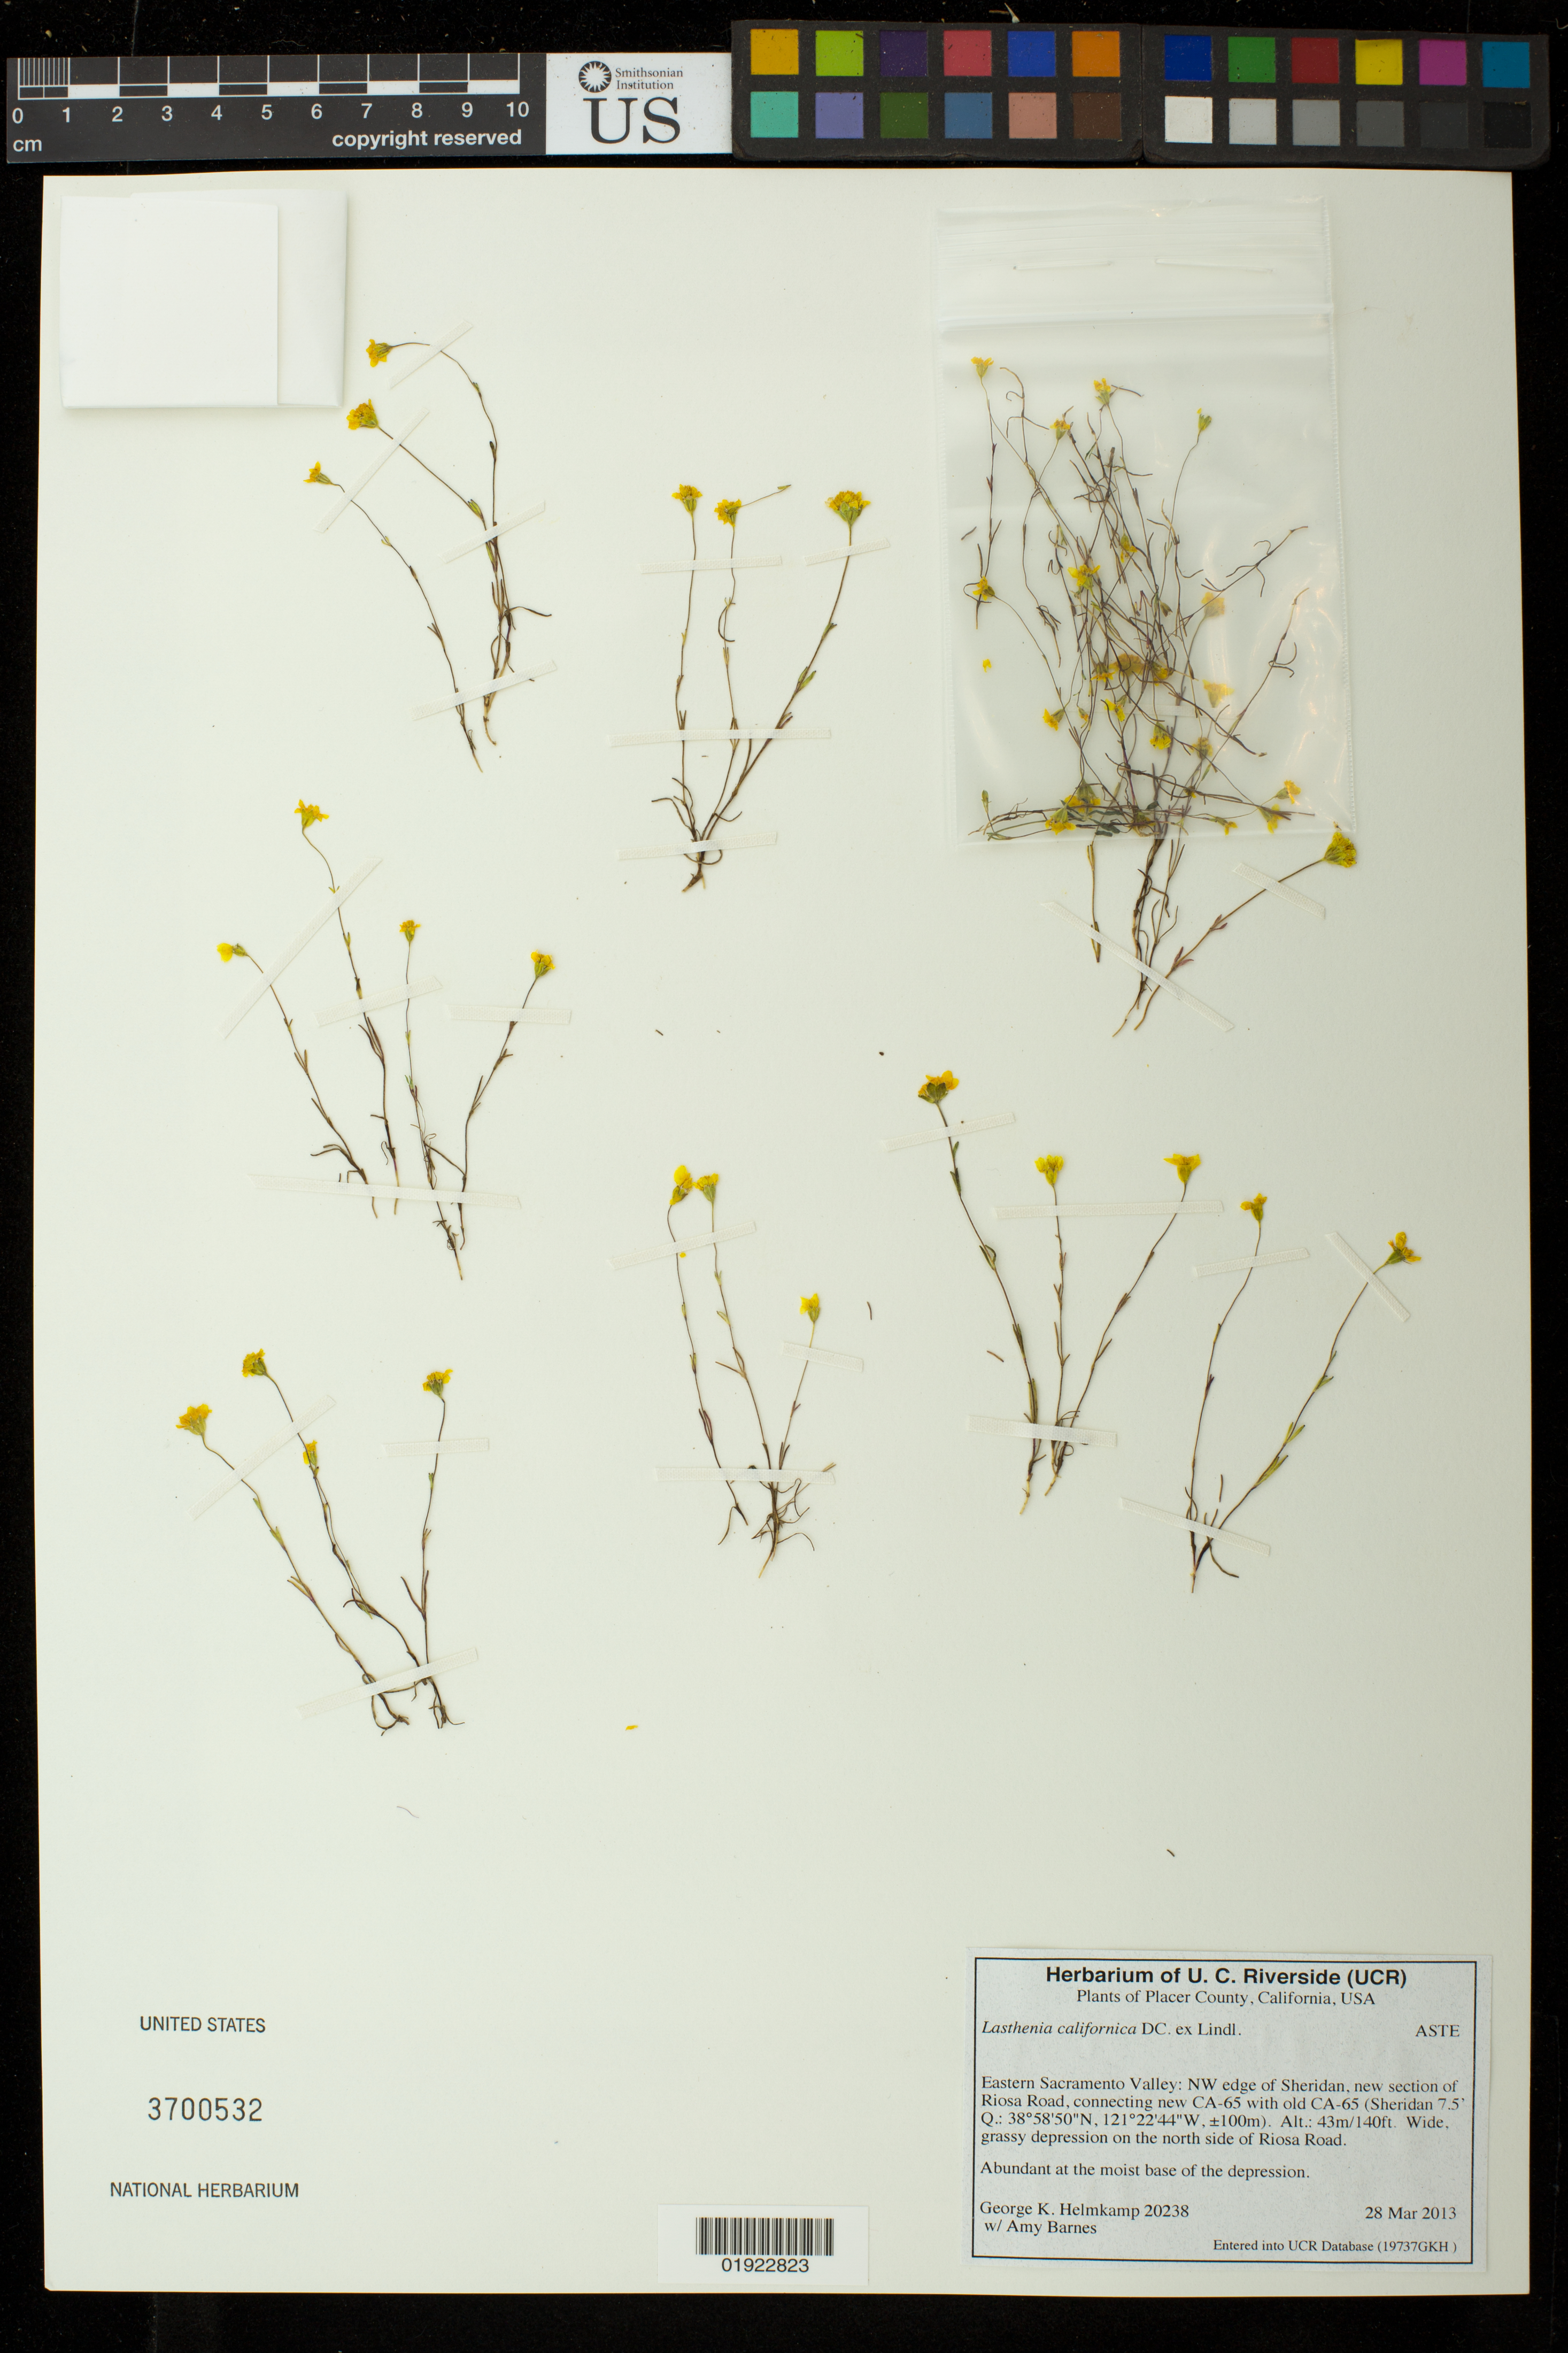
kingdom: Plantae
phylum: Tracheophyta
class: Magnoliopsida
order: Asterales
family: Asteraceae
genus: Lasthenia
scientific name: Lasthenia californica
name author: DC. ex Lindl.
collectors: G. Helmkamp & A. Barnes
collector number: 20238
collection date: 2013-03-28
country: United States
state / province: California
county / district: Placer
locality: Eastern Sacramento Valley: NW edge of SHeridan, new section of Riosa Road, connecting new CA-65 with old CA-65.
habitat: Wide, grassy depression on the north side of Riosa Road. Abundant at the moist base of the depression.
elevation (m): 43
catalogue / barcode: US 3700532